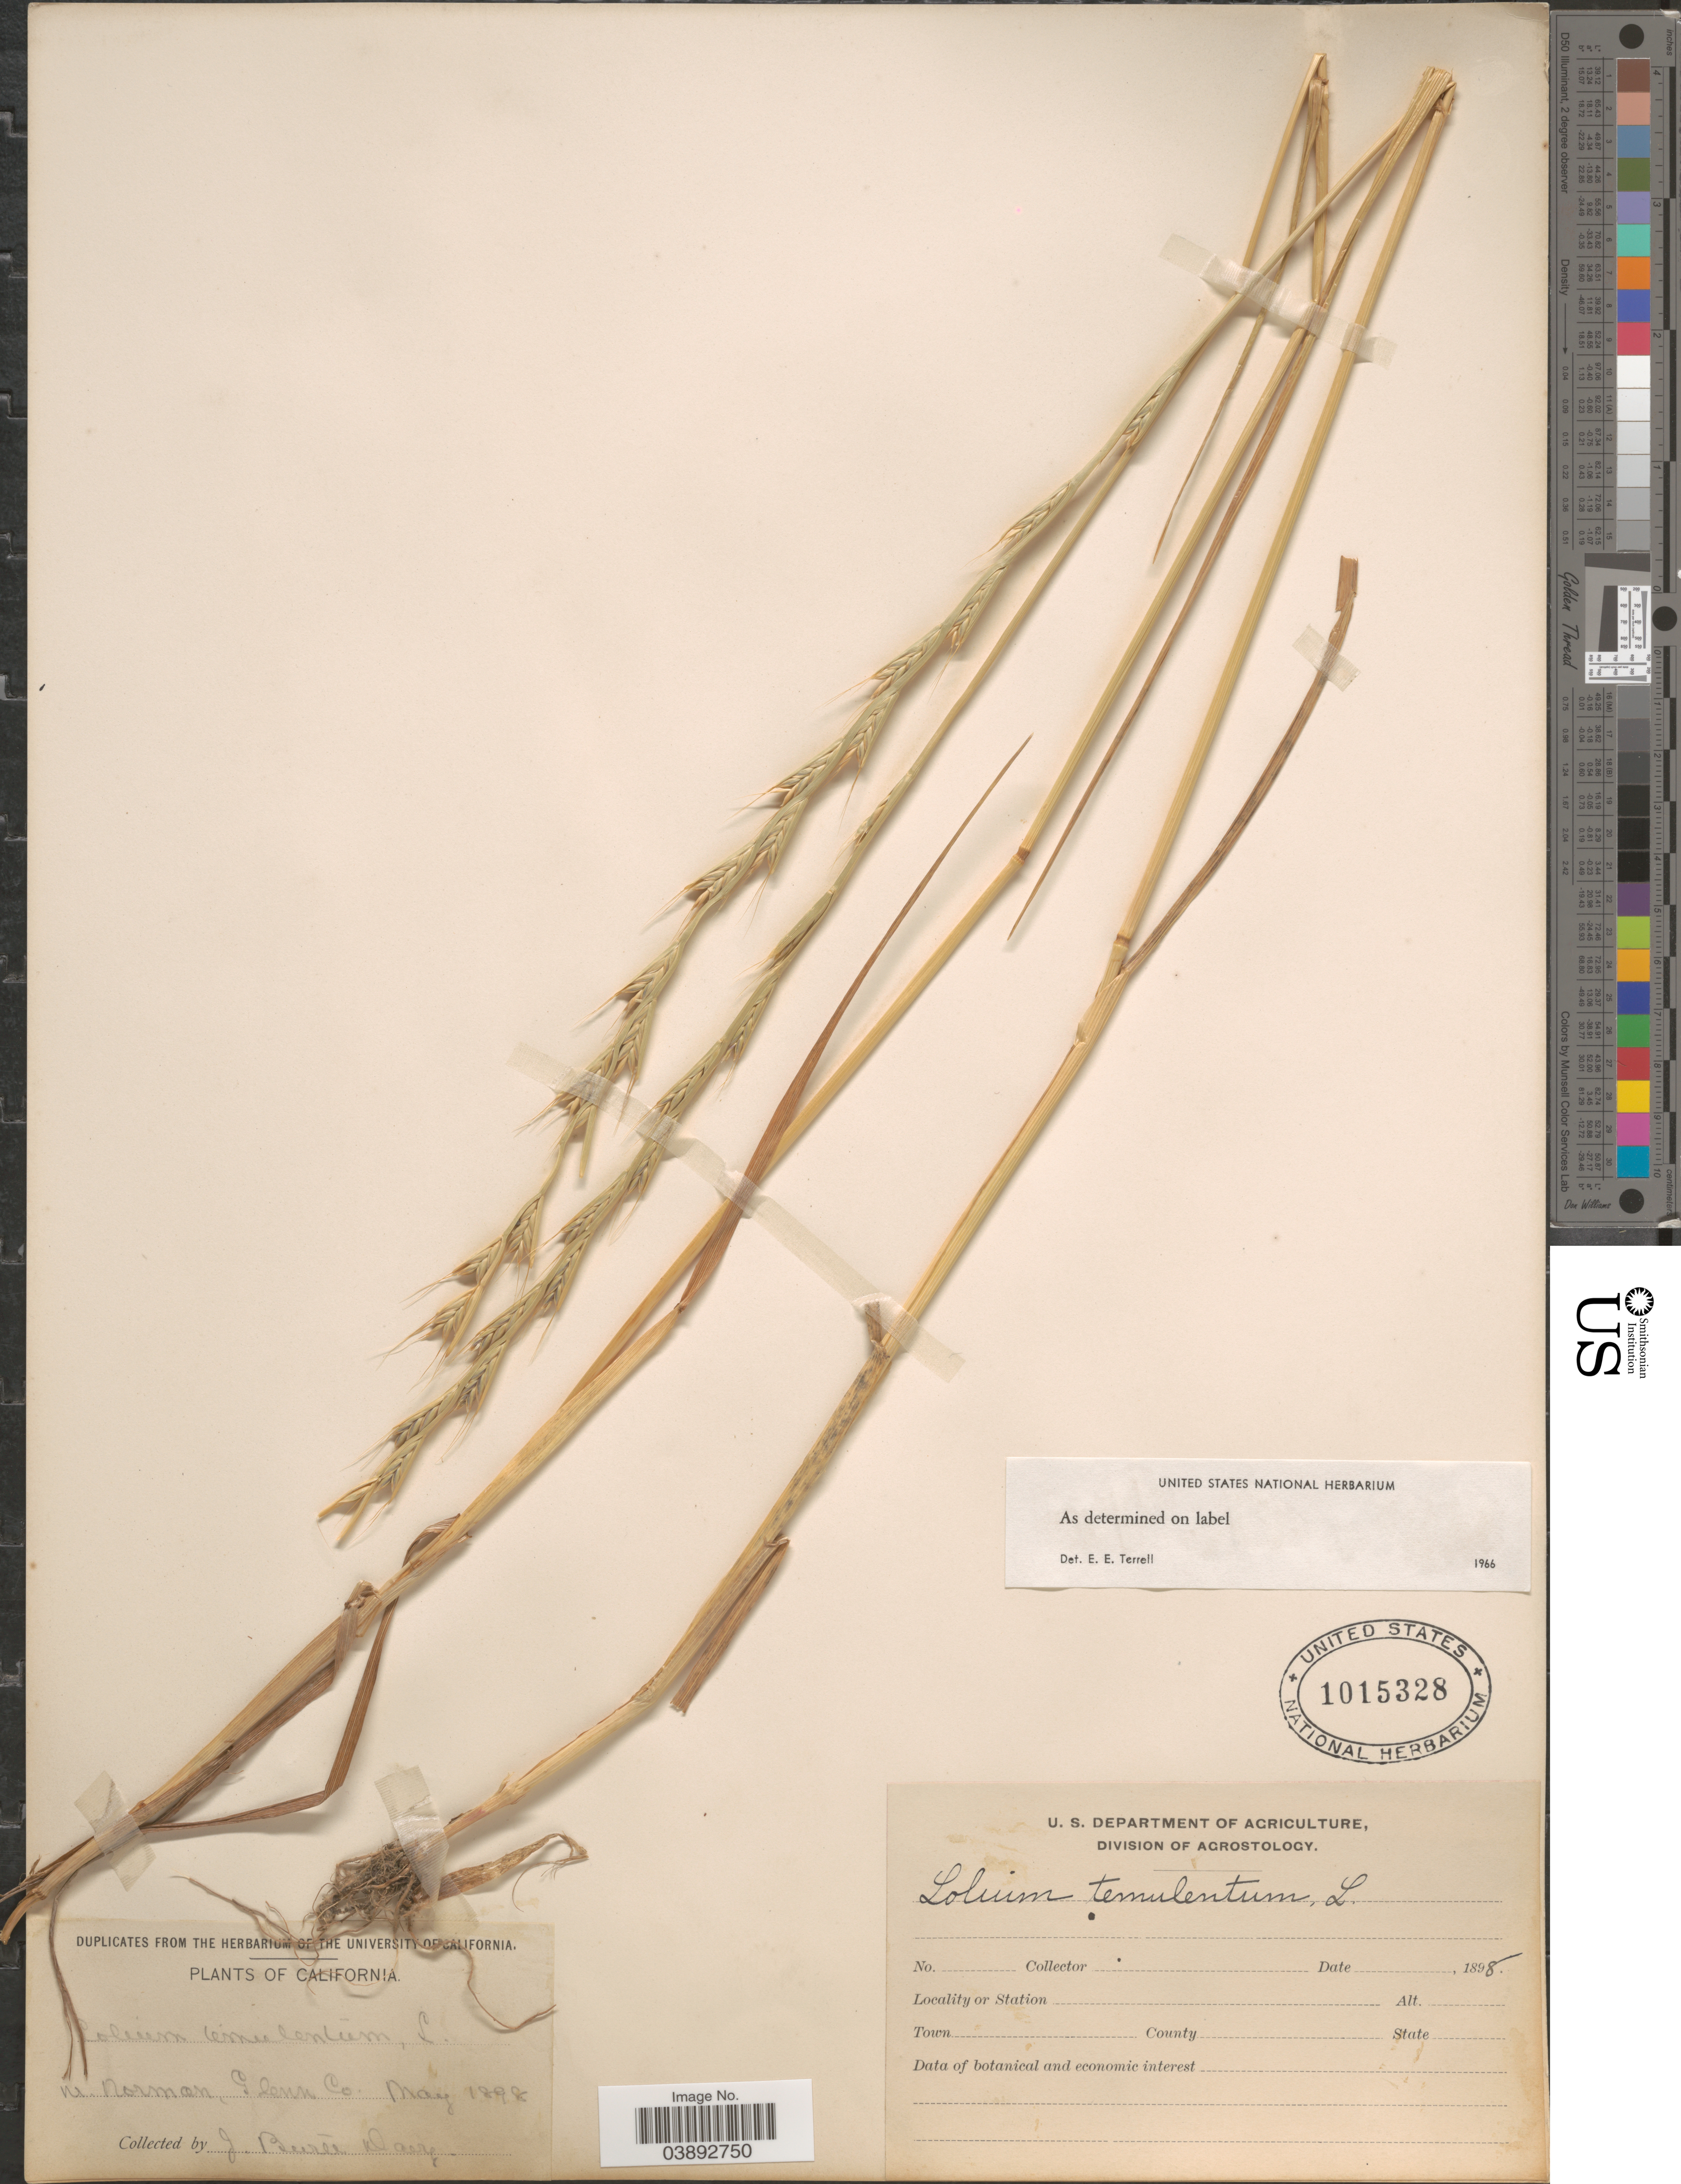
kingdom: Plantae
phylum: Tracheophyta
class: Liliopsida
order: Poales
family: Poaceae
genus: Lolium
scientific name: Lolium temulentum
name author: L.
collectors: J. Burtt Davy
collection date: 1898-05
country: United States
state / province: California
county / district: Glenn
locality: Nr Norman, Glenn Co.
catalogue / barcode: US 1015328